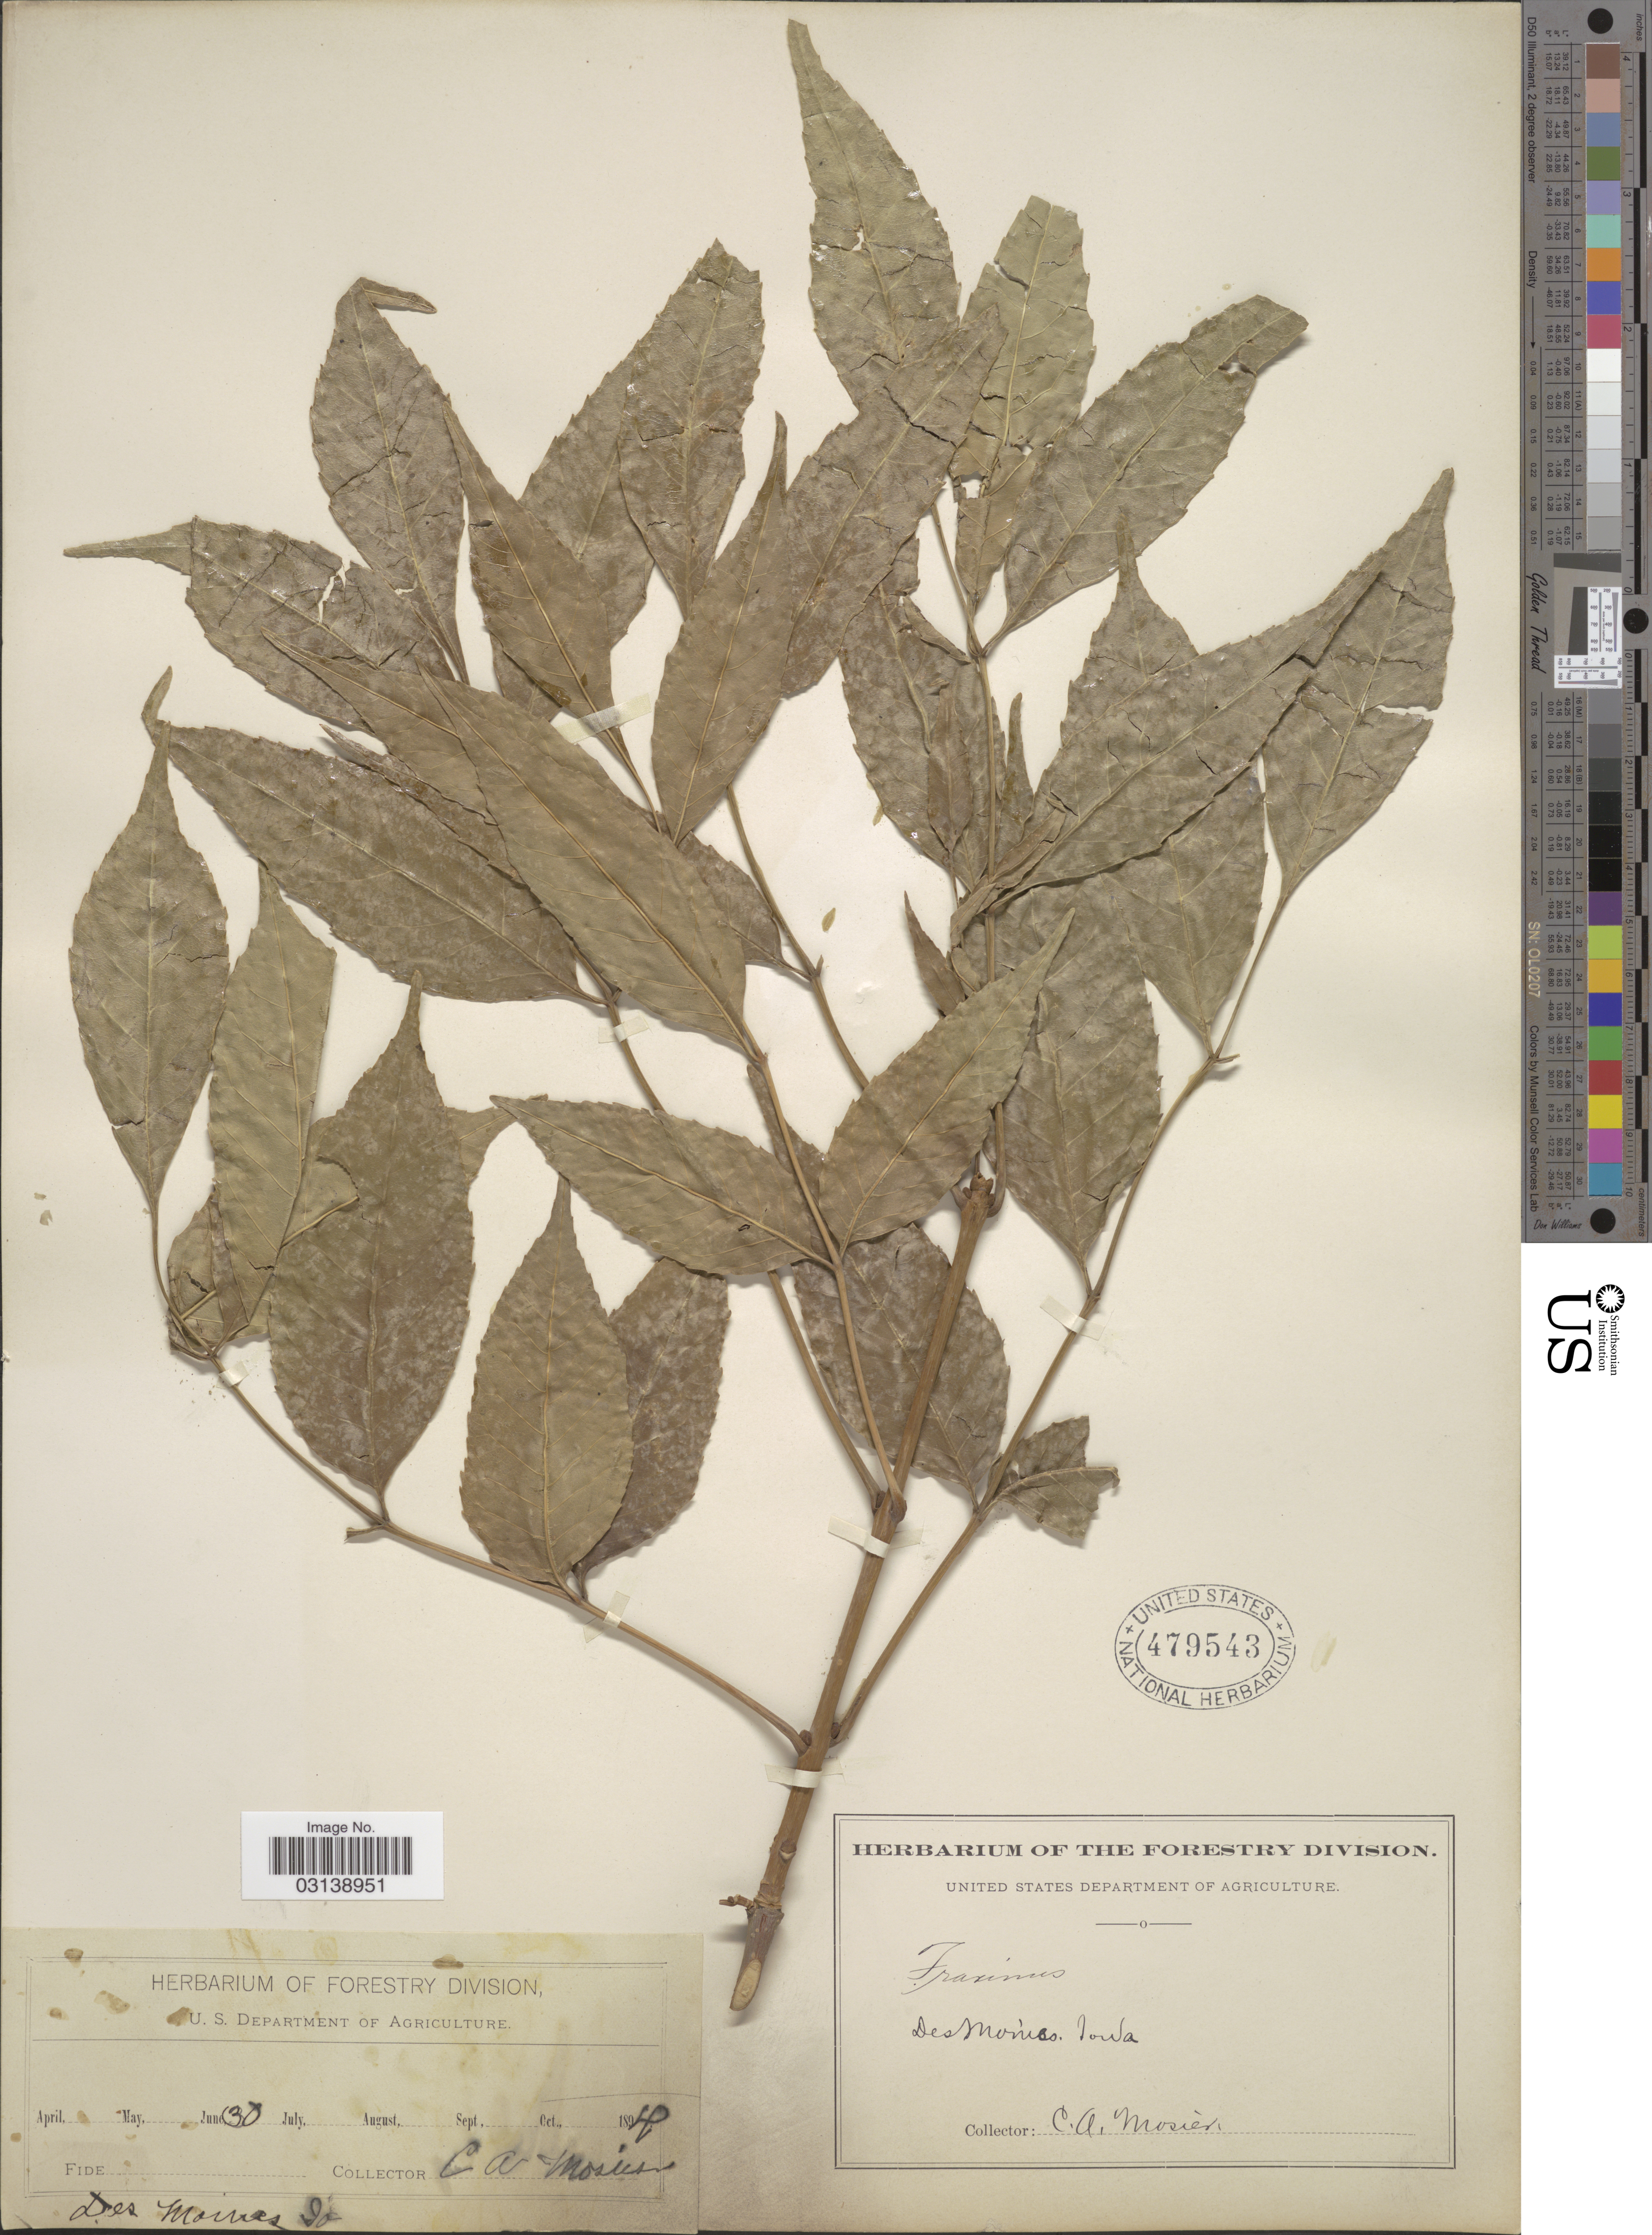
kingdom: Plantae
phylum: Tracheophyta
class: Magnoliopsida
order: Lamiales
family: Oleaceae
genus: Fraxinus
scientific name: Fraxinus pennsylvanica var. campestris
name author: (Britton) F.C. Gates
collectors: C. A. Mosier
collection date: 1894-06-30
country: United States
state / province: Iowa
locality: Des Moines.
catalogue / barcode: US 479543